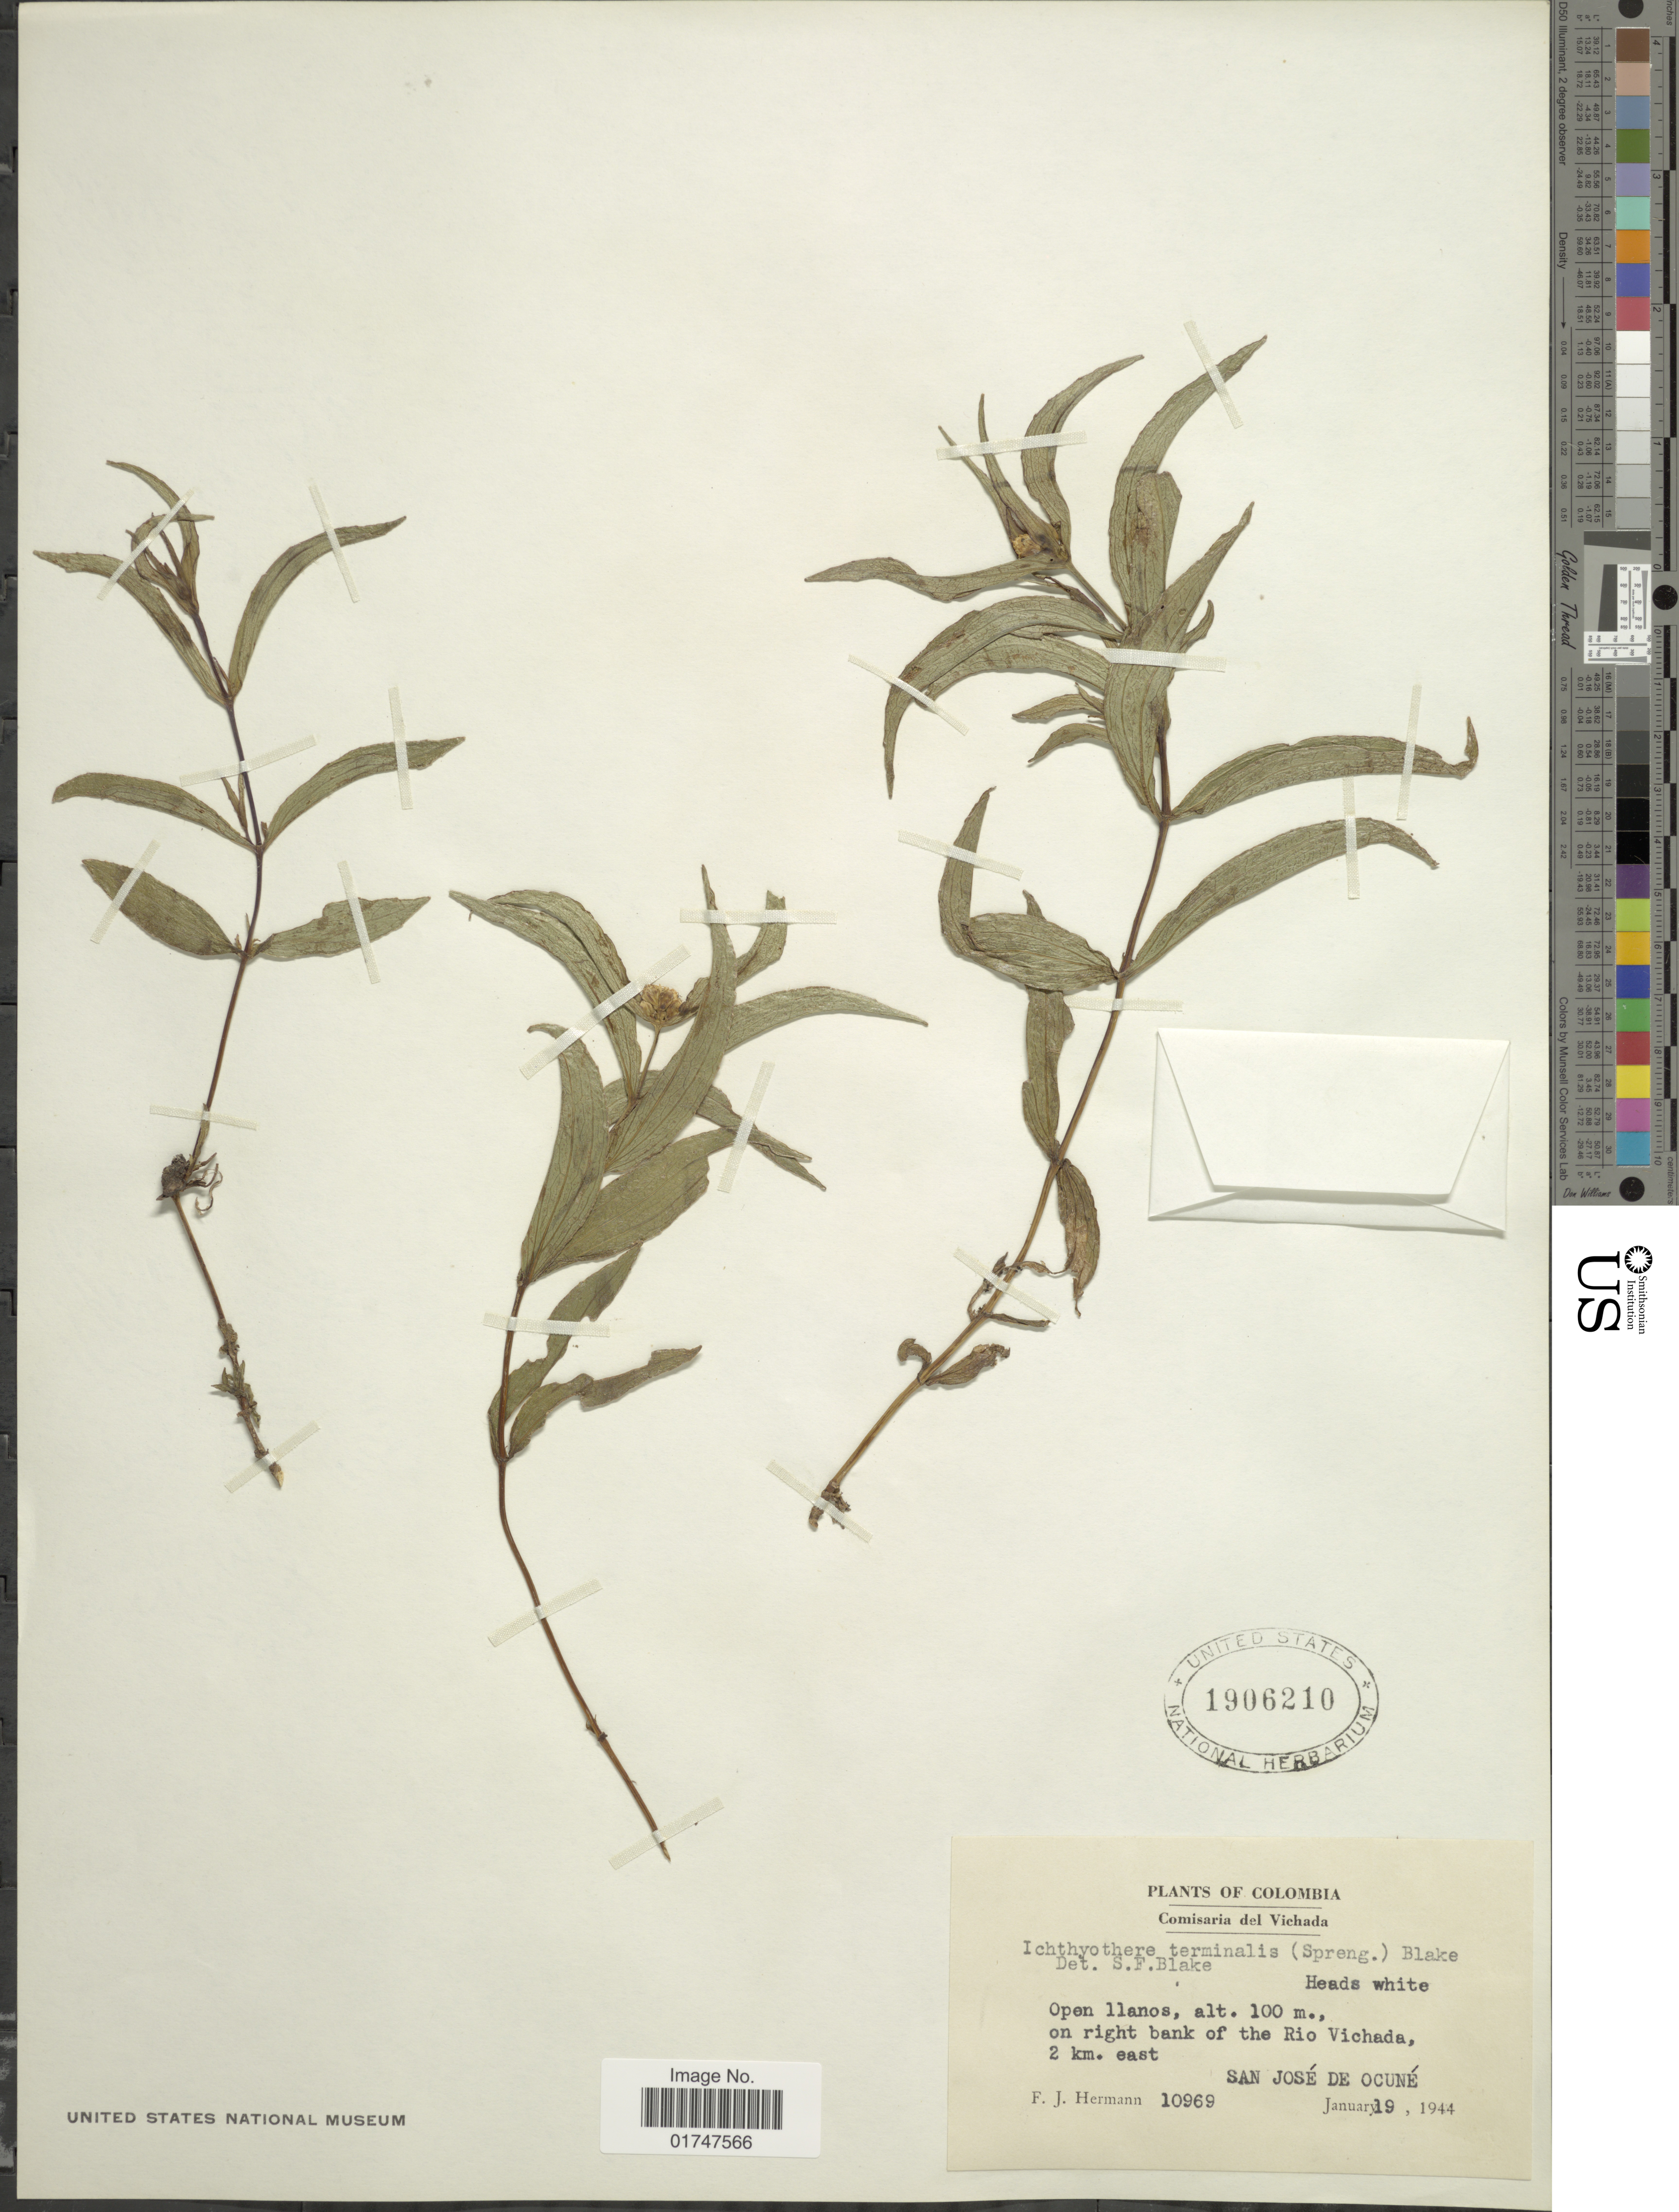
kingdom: Plantae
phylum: Tracheophyta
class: Magnoliopsida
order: Asterales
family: Asteraceae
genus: Ichthyothere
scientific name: Ichthyothere terminalis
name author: (Spreng.) S.F. Blake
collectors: F. J. Hermann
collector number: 10969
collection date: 1944-01-19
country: Colombia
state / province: Vichada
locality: Comisaria del Vichada. On right bank of the Rio Vichada, 2 km. east, San José de Ocuné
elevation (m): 100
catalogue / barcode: US 1906210